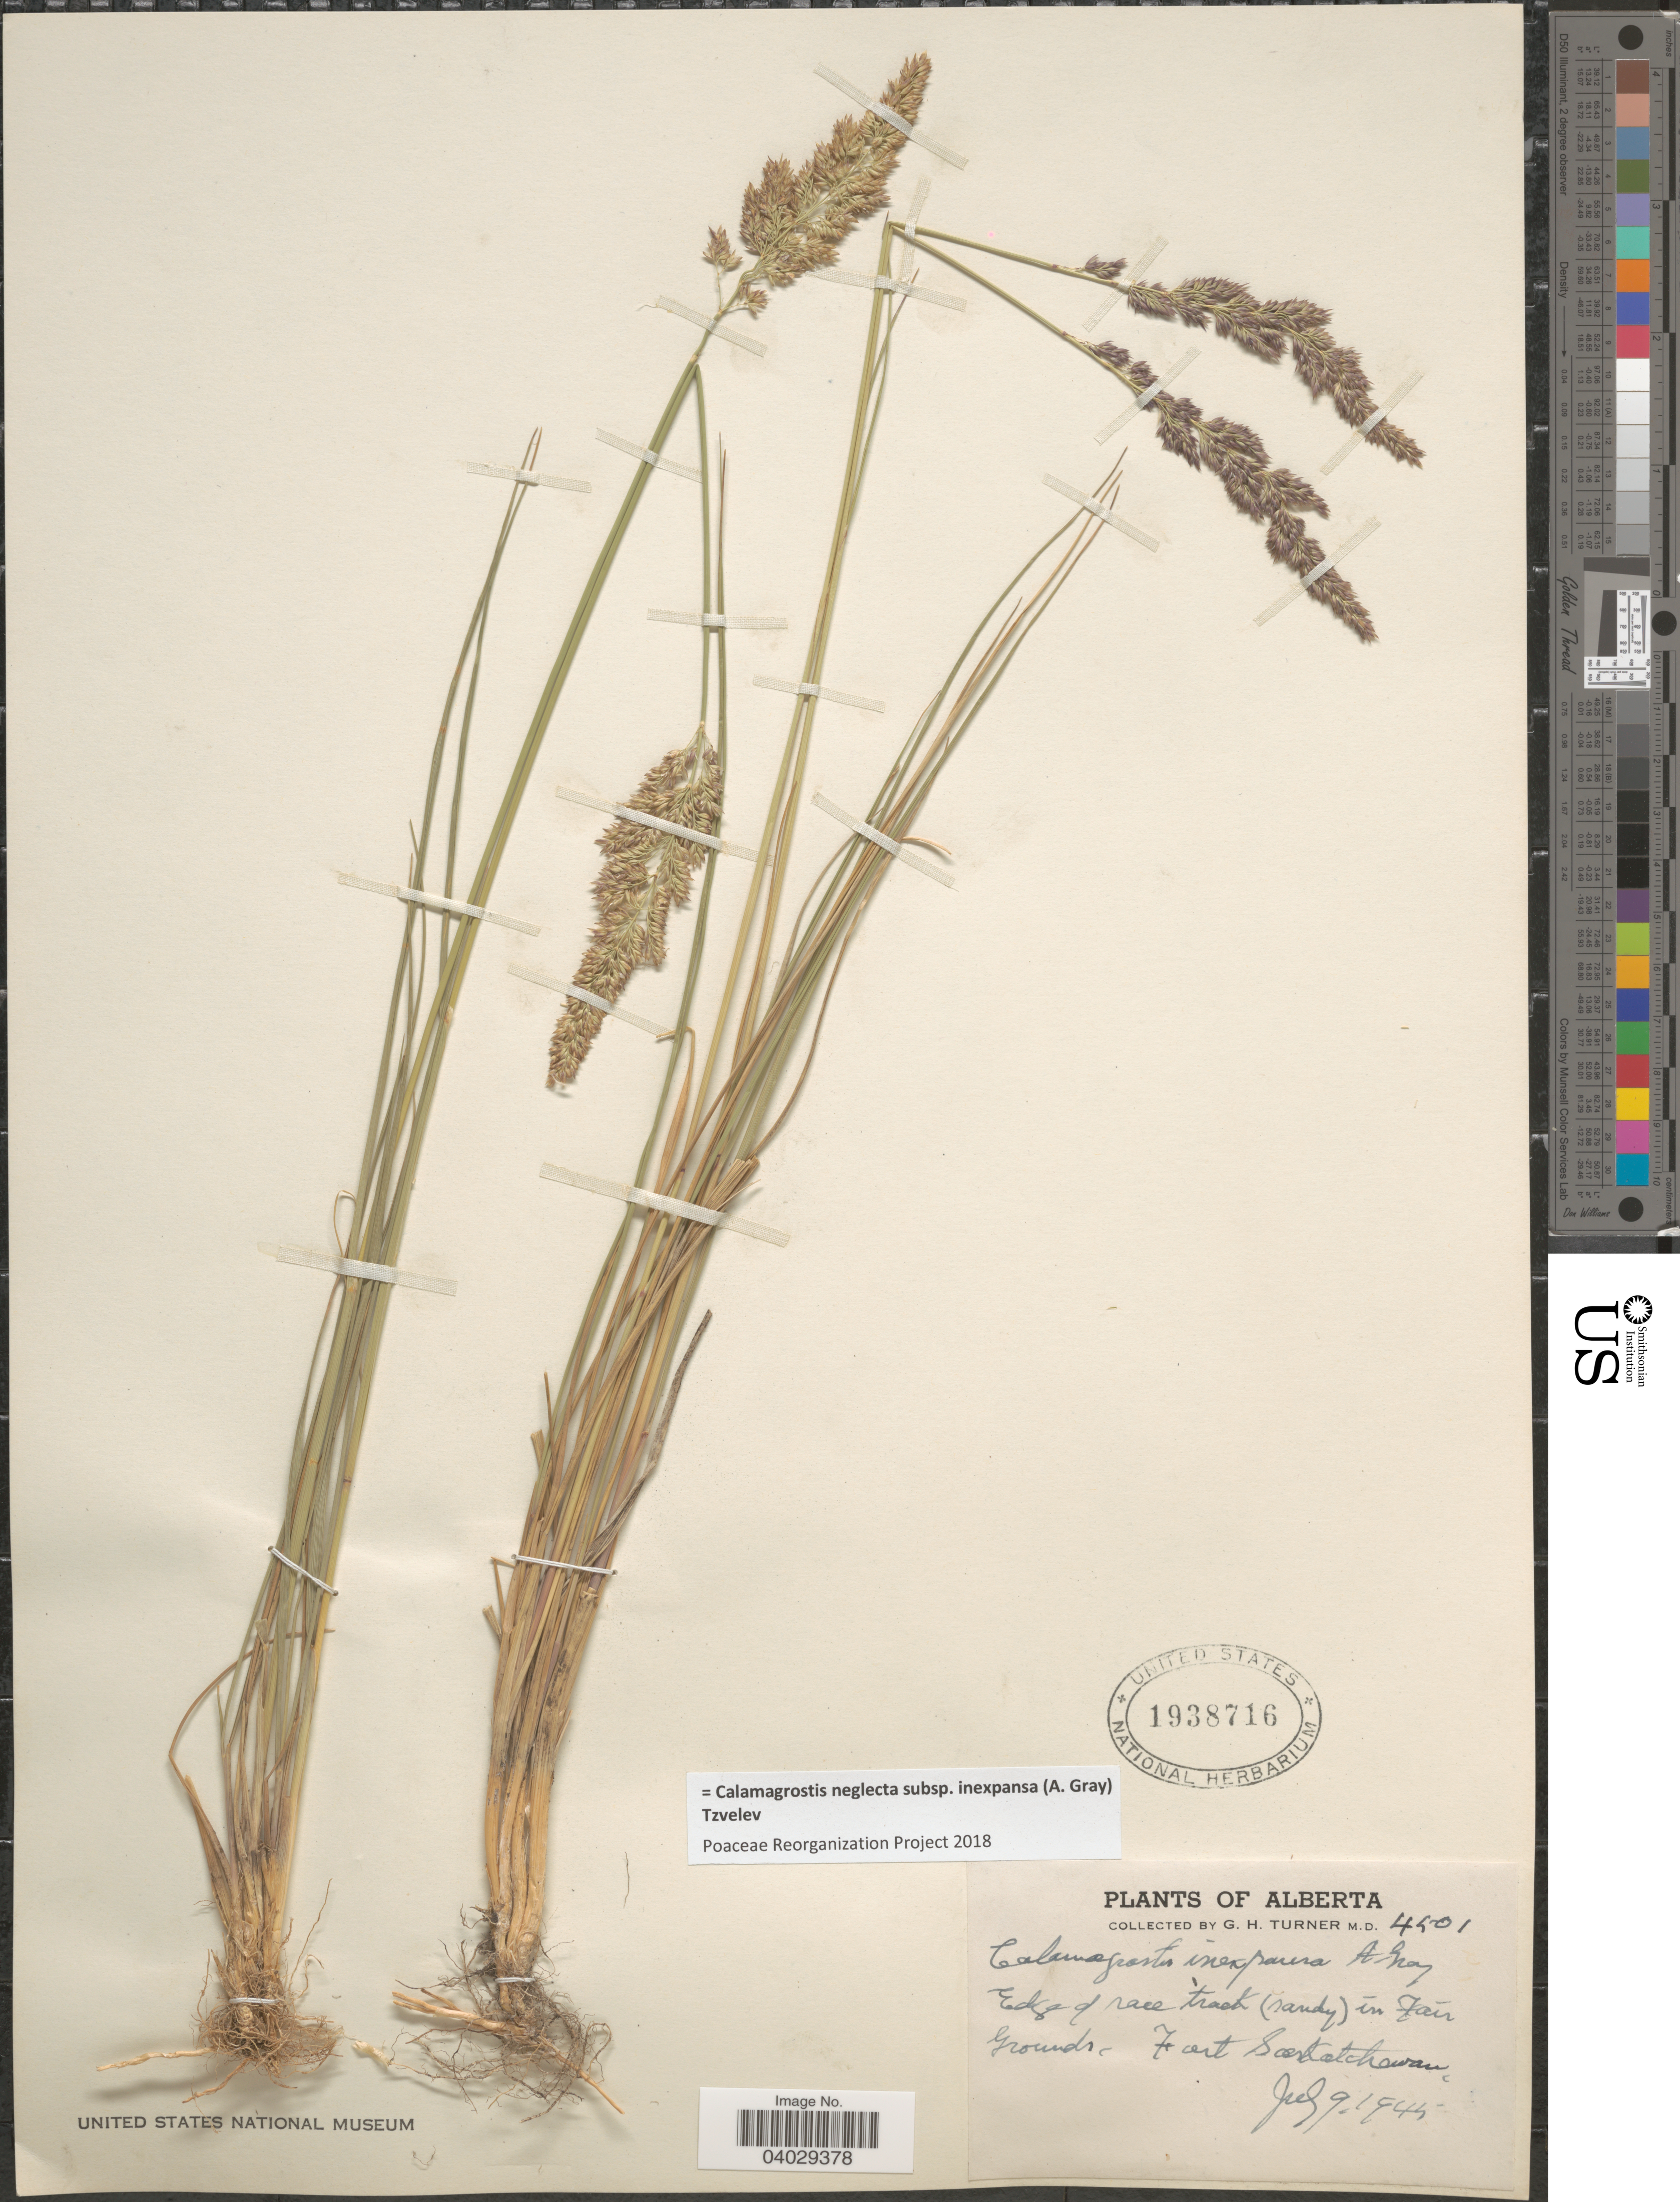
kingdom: Plantae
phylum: Tracheophyta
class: Liliopsida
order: Poales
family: Poaceae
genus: Calamagrostis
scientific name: Calamagrostis neglecta subsp. inexpansa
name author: (A. Gray) Tzvelev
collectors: G. H. Turner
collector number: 4501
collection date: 1945-07-09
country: Canada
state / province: Alberta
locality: Edge of race track (sandy) in Fair Grounds, Fort Saskatchewan.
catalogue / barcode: US 1938716